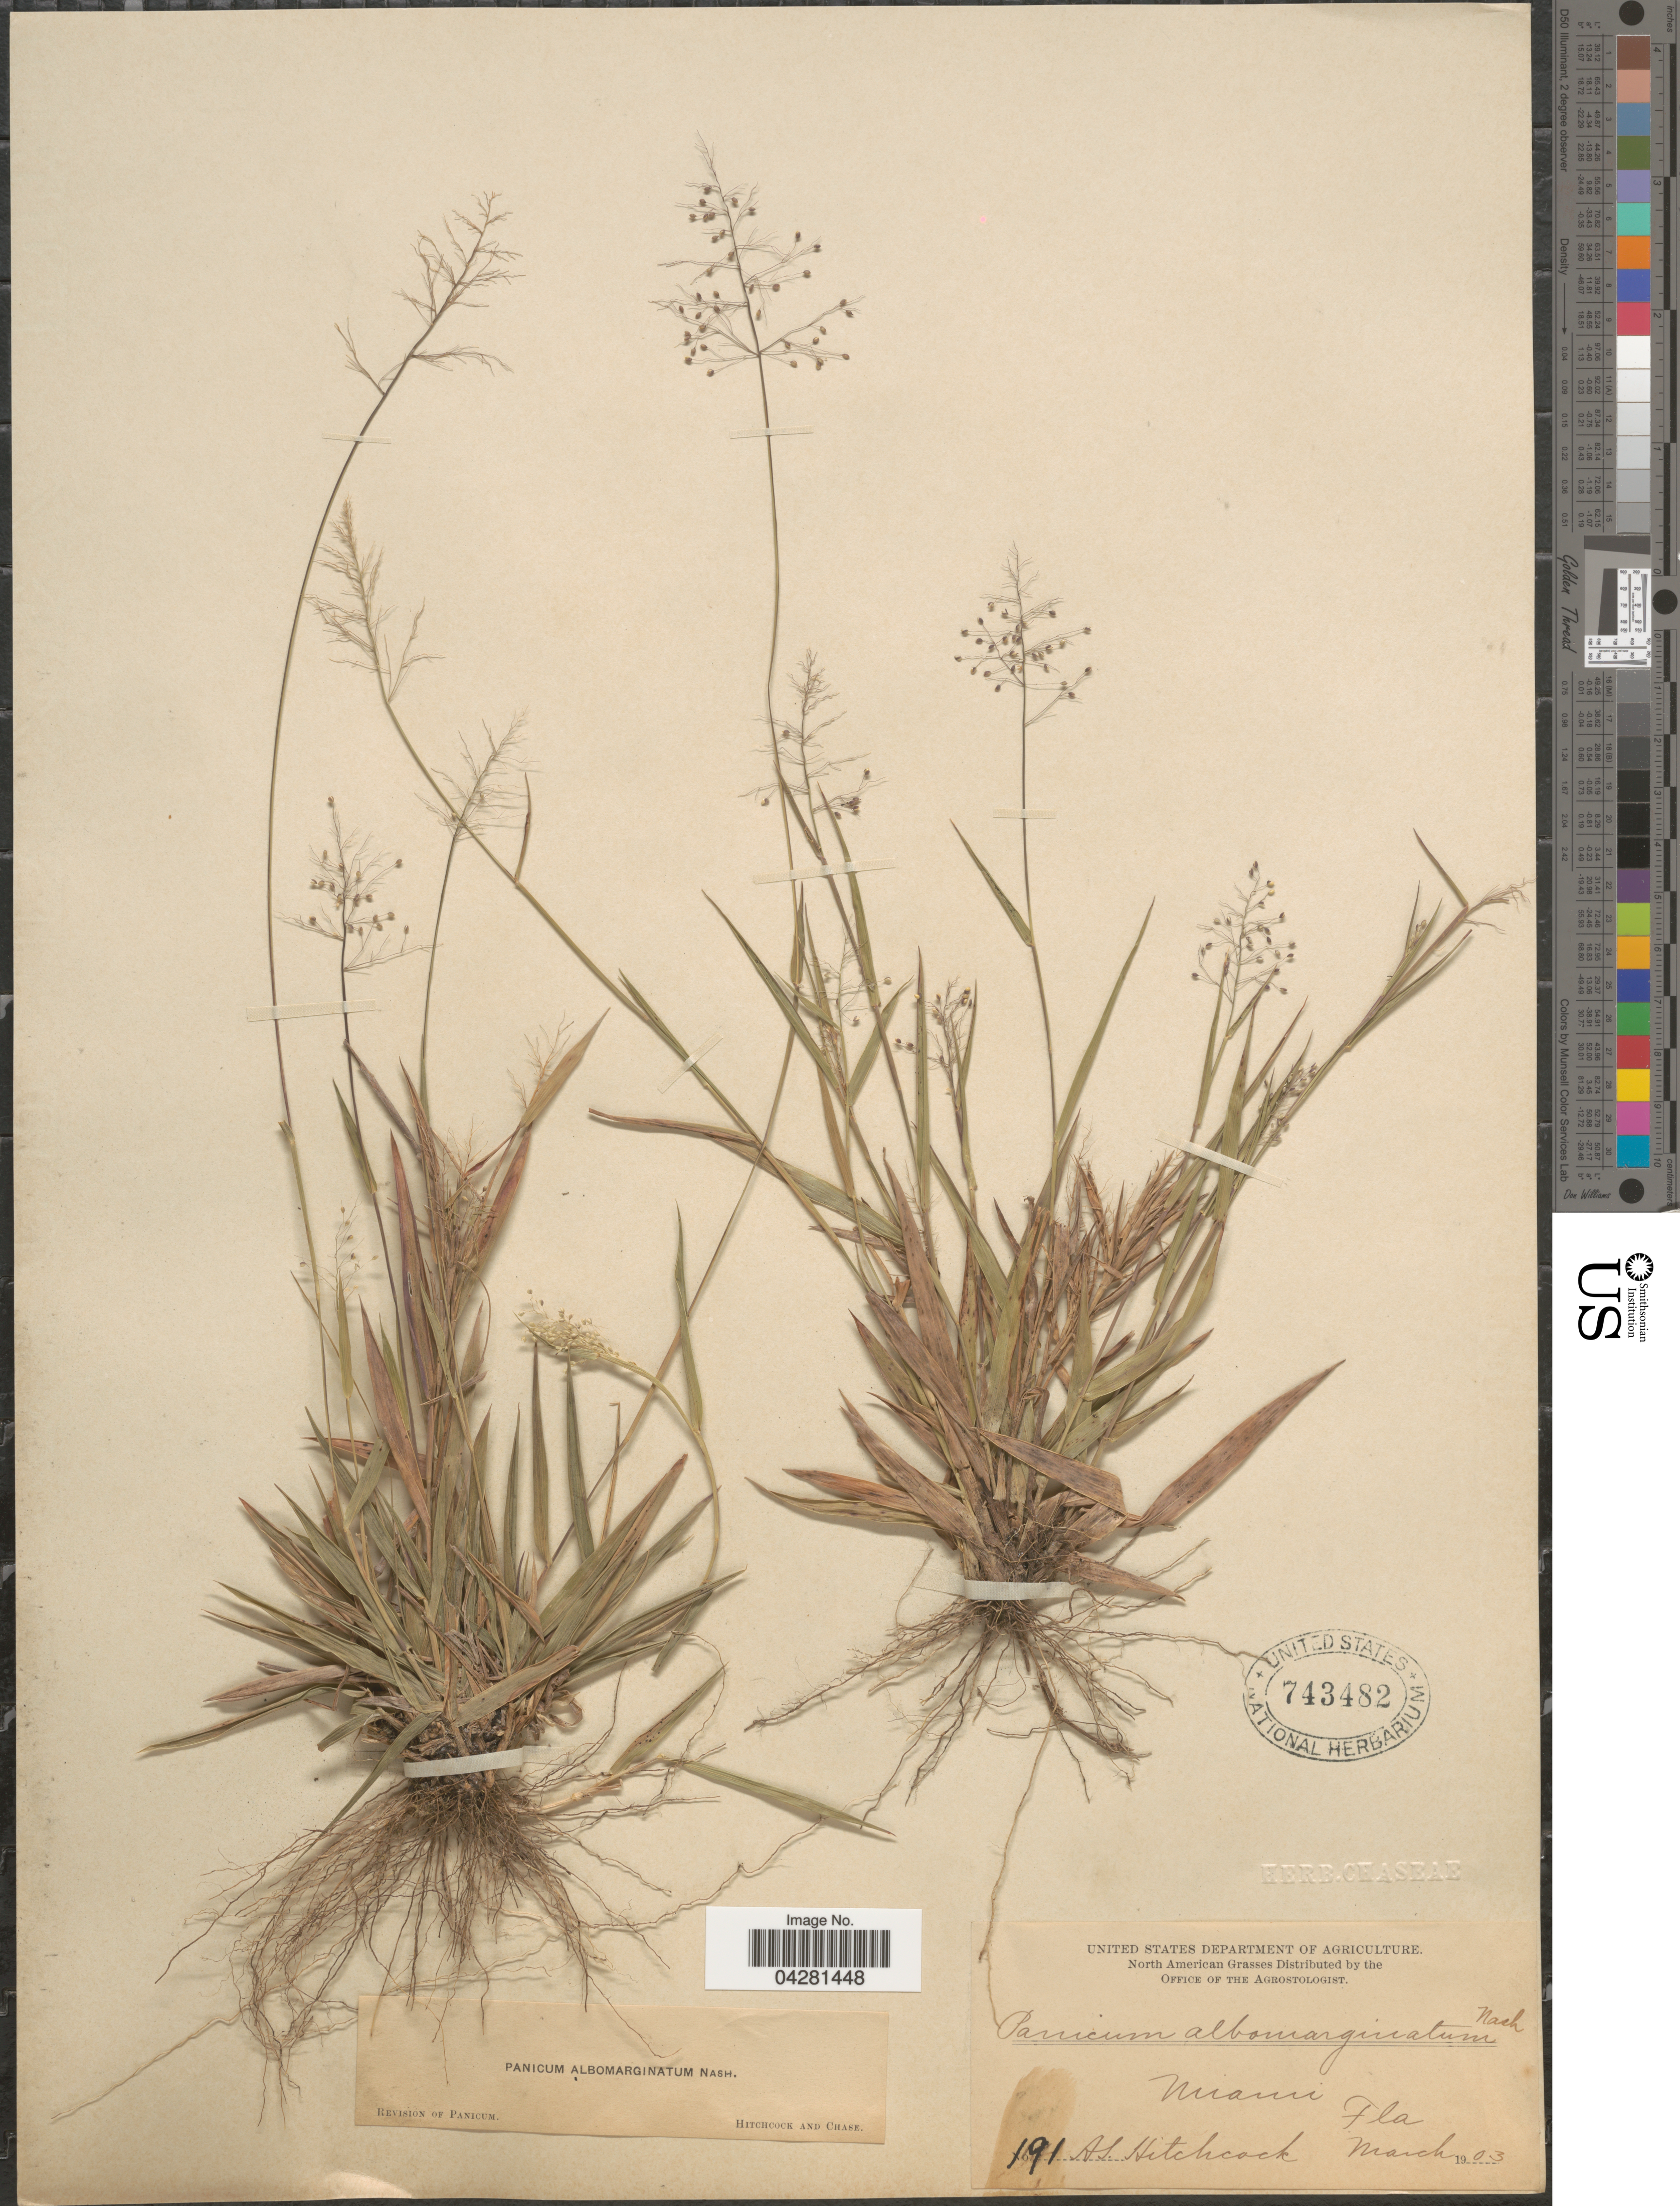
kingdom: Plantae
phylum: Tracheophyta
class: Liliopsida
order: Poales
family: Poaceae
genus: Dichanthelium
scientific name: Dichanthelium dichotomum var. unciphyllum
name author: (Trin.) Davidse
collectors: A. S. Hitchcock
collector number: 191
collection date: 1903-03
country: United States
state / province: Florida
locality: Miami.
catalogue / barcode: US 743482